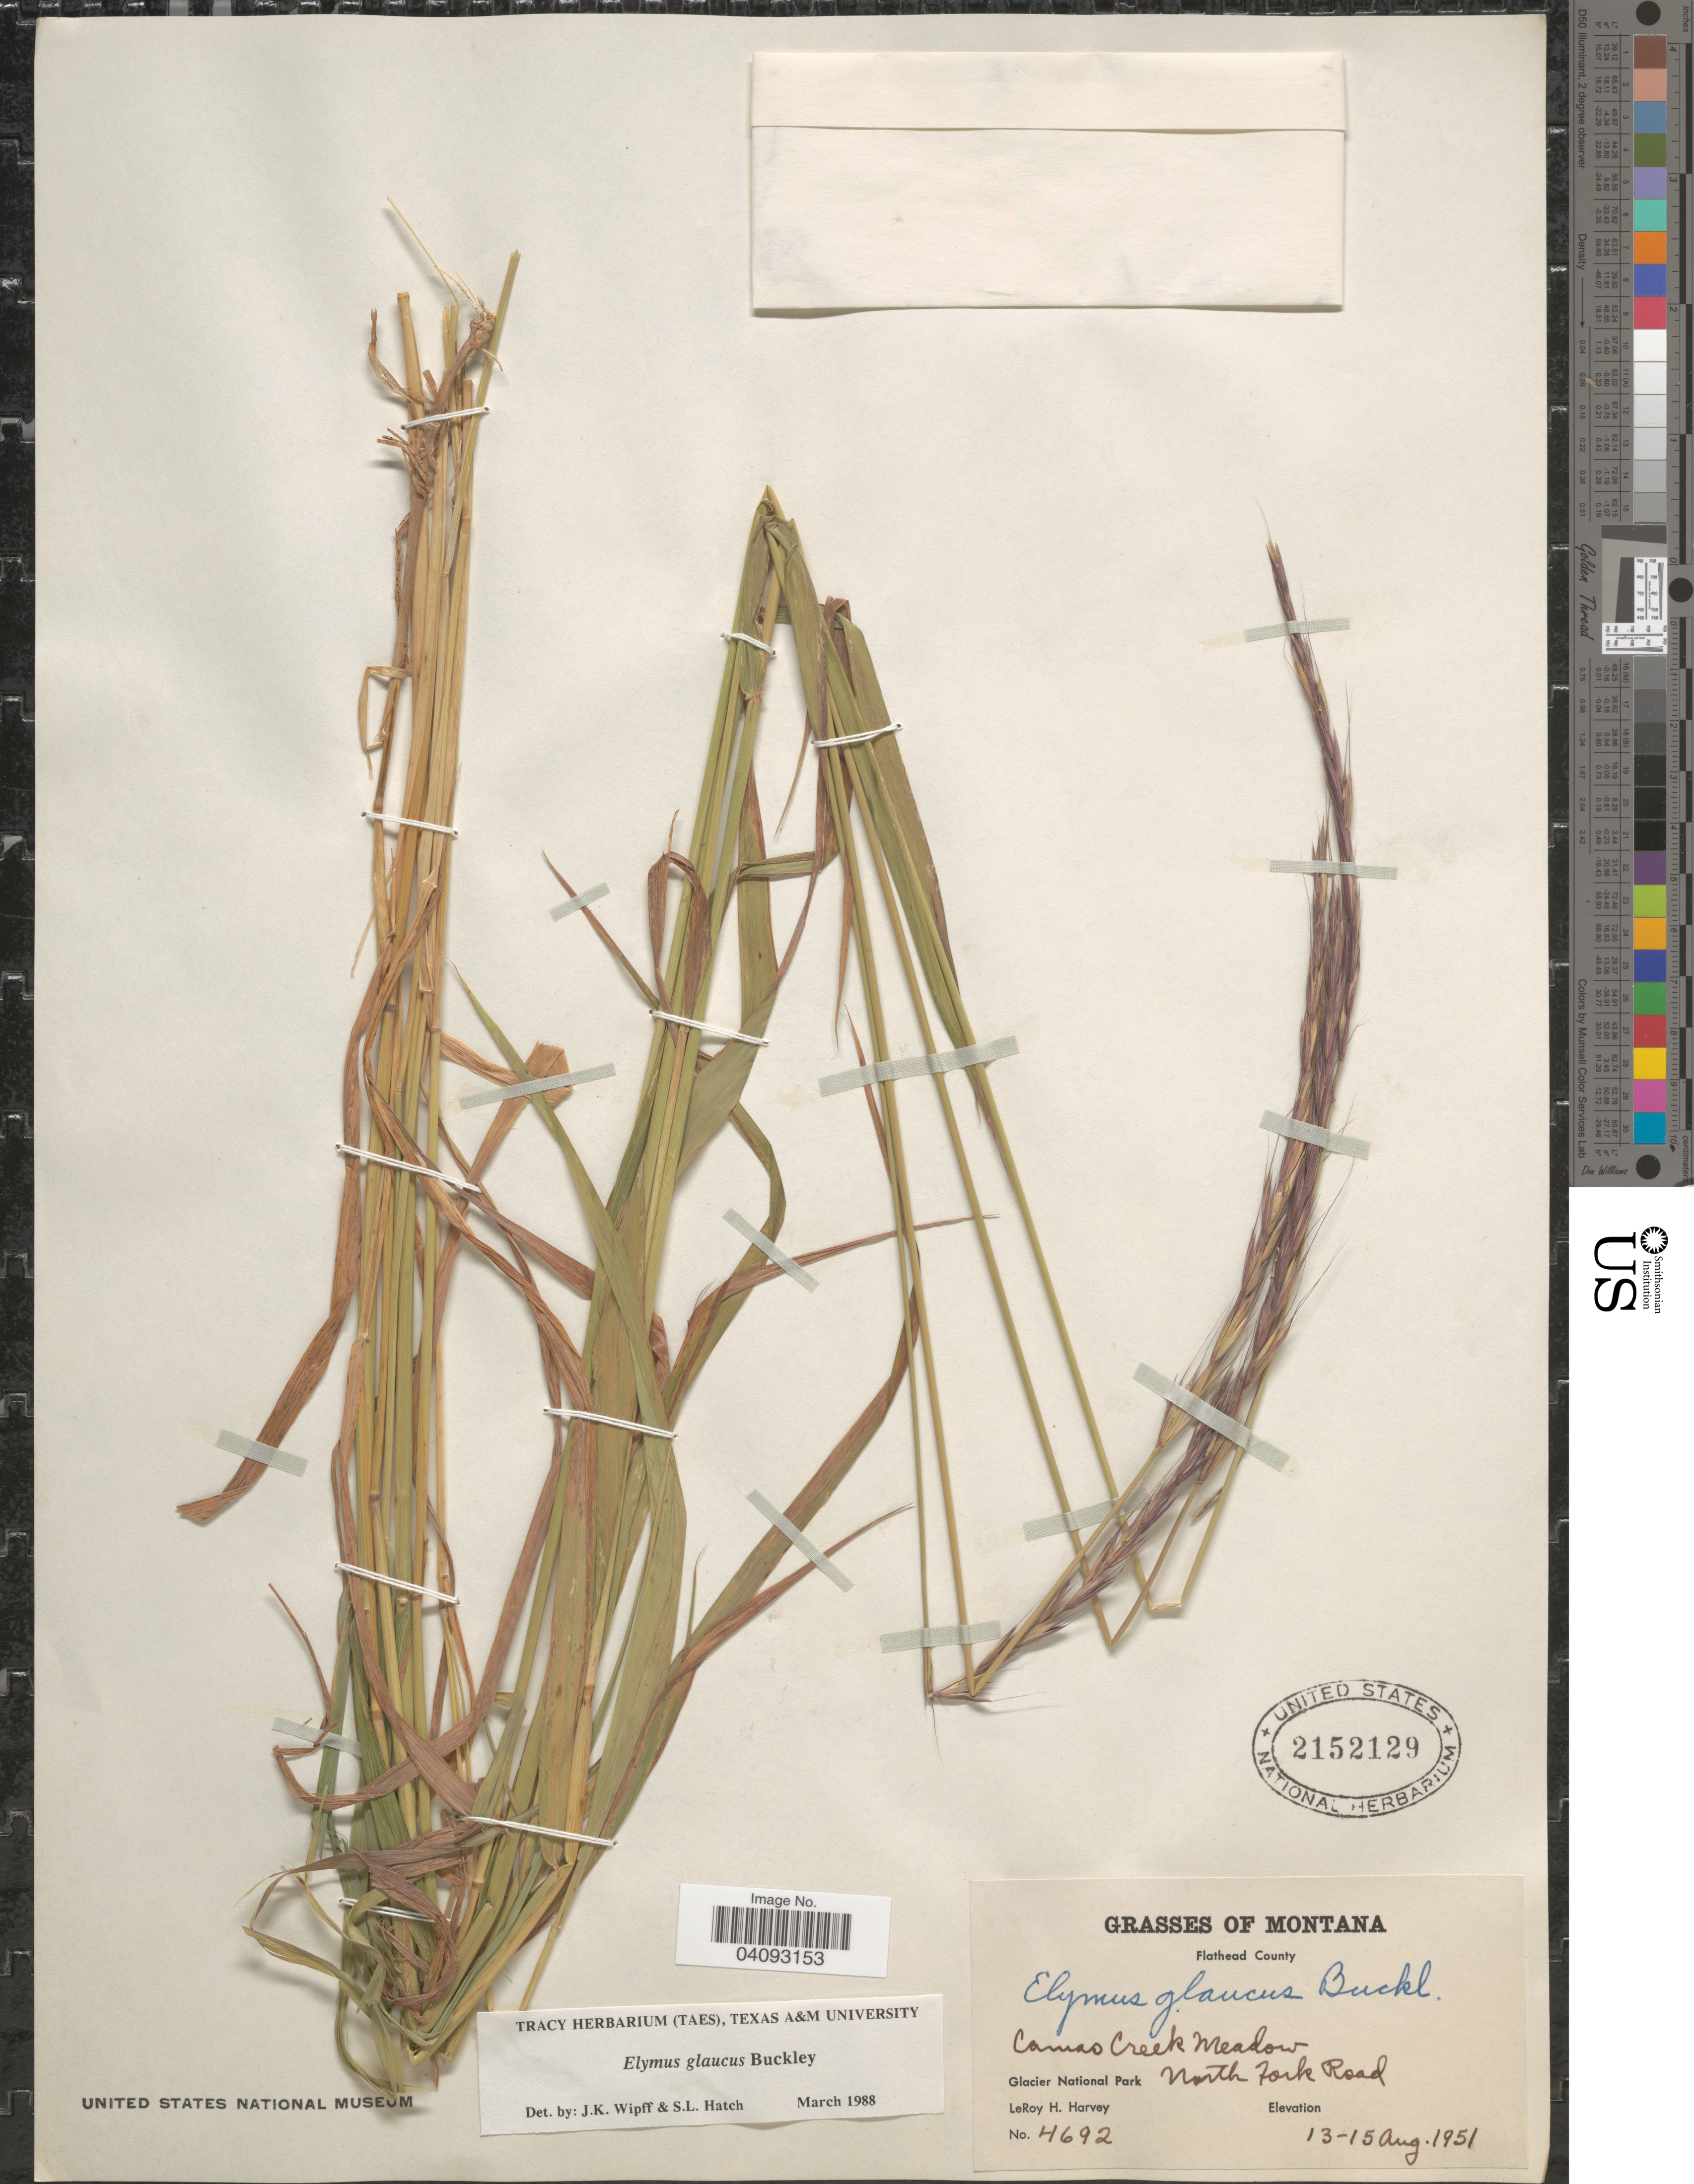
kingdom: Plantae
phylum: Tracheophyta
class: Liliopsida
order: Poales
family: Poaceae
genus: Elymus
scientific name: Elymus glaucus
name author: Buckley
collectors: L. H. Harvey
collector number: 4692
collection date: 1951-08-13/1951-08-15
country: United States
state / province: Montana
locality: Flathead County. Camas Creek Meadow. Glacier National Park North Fork Road.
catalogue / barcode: US 2152129